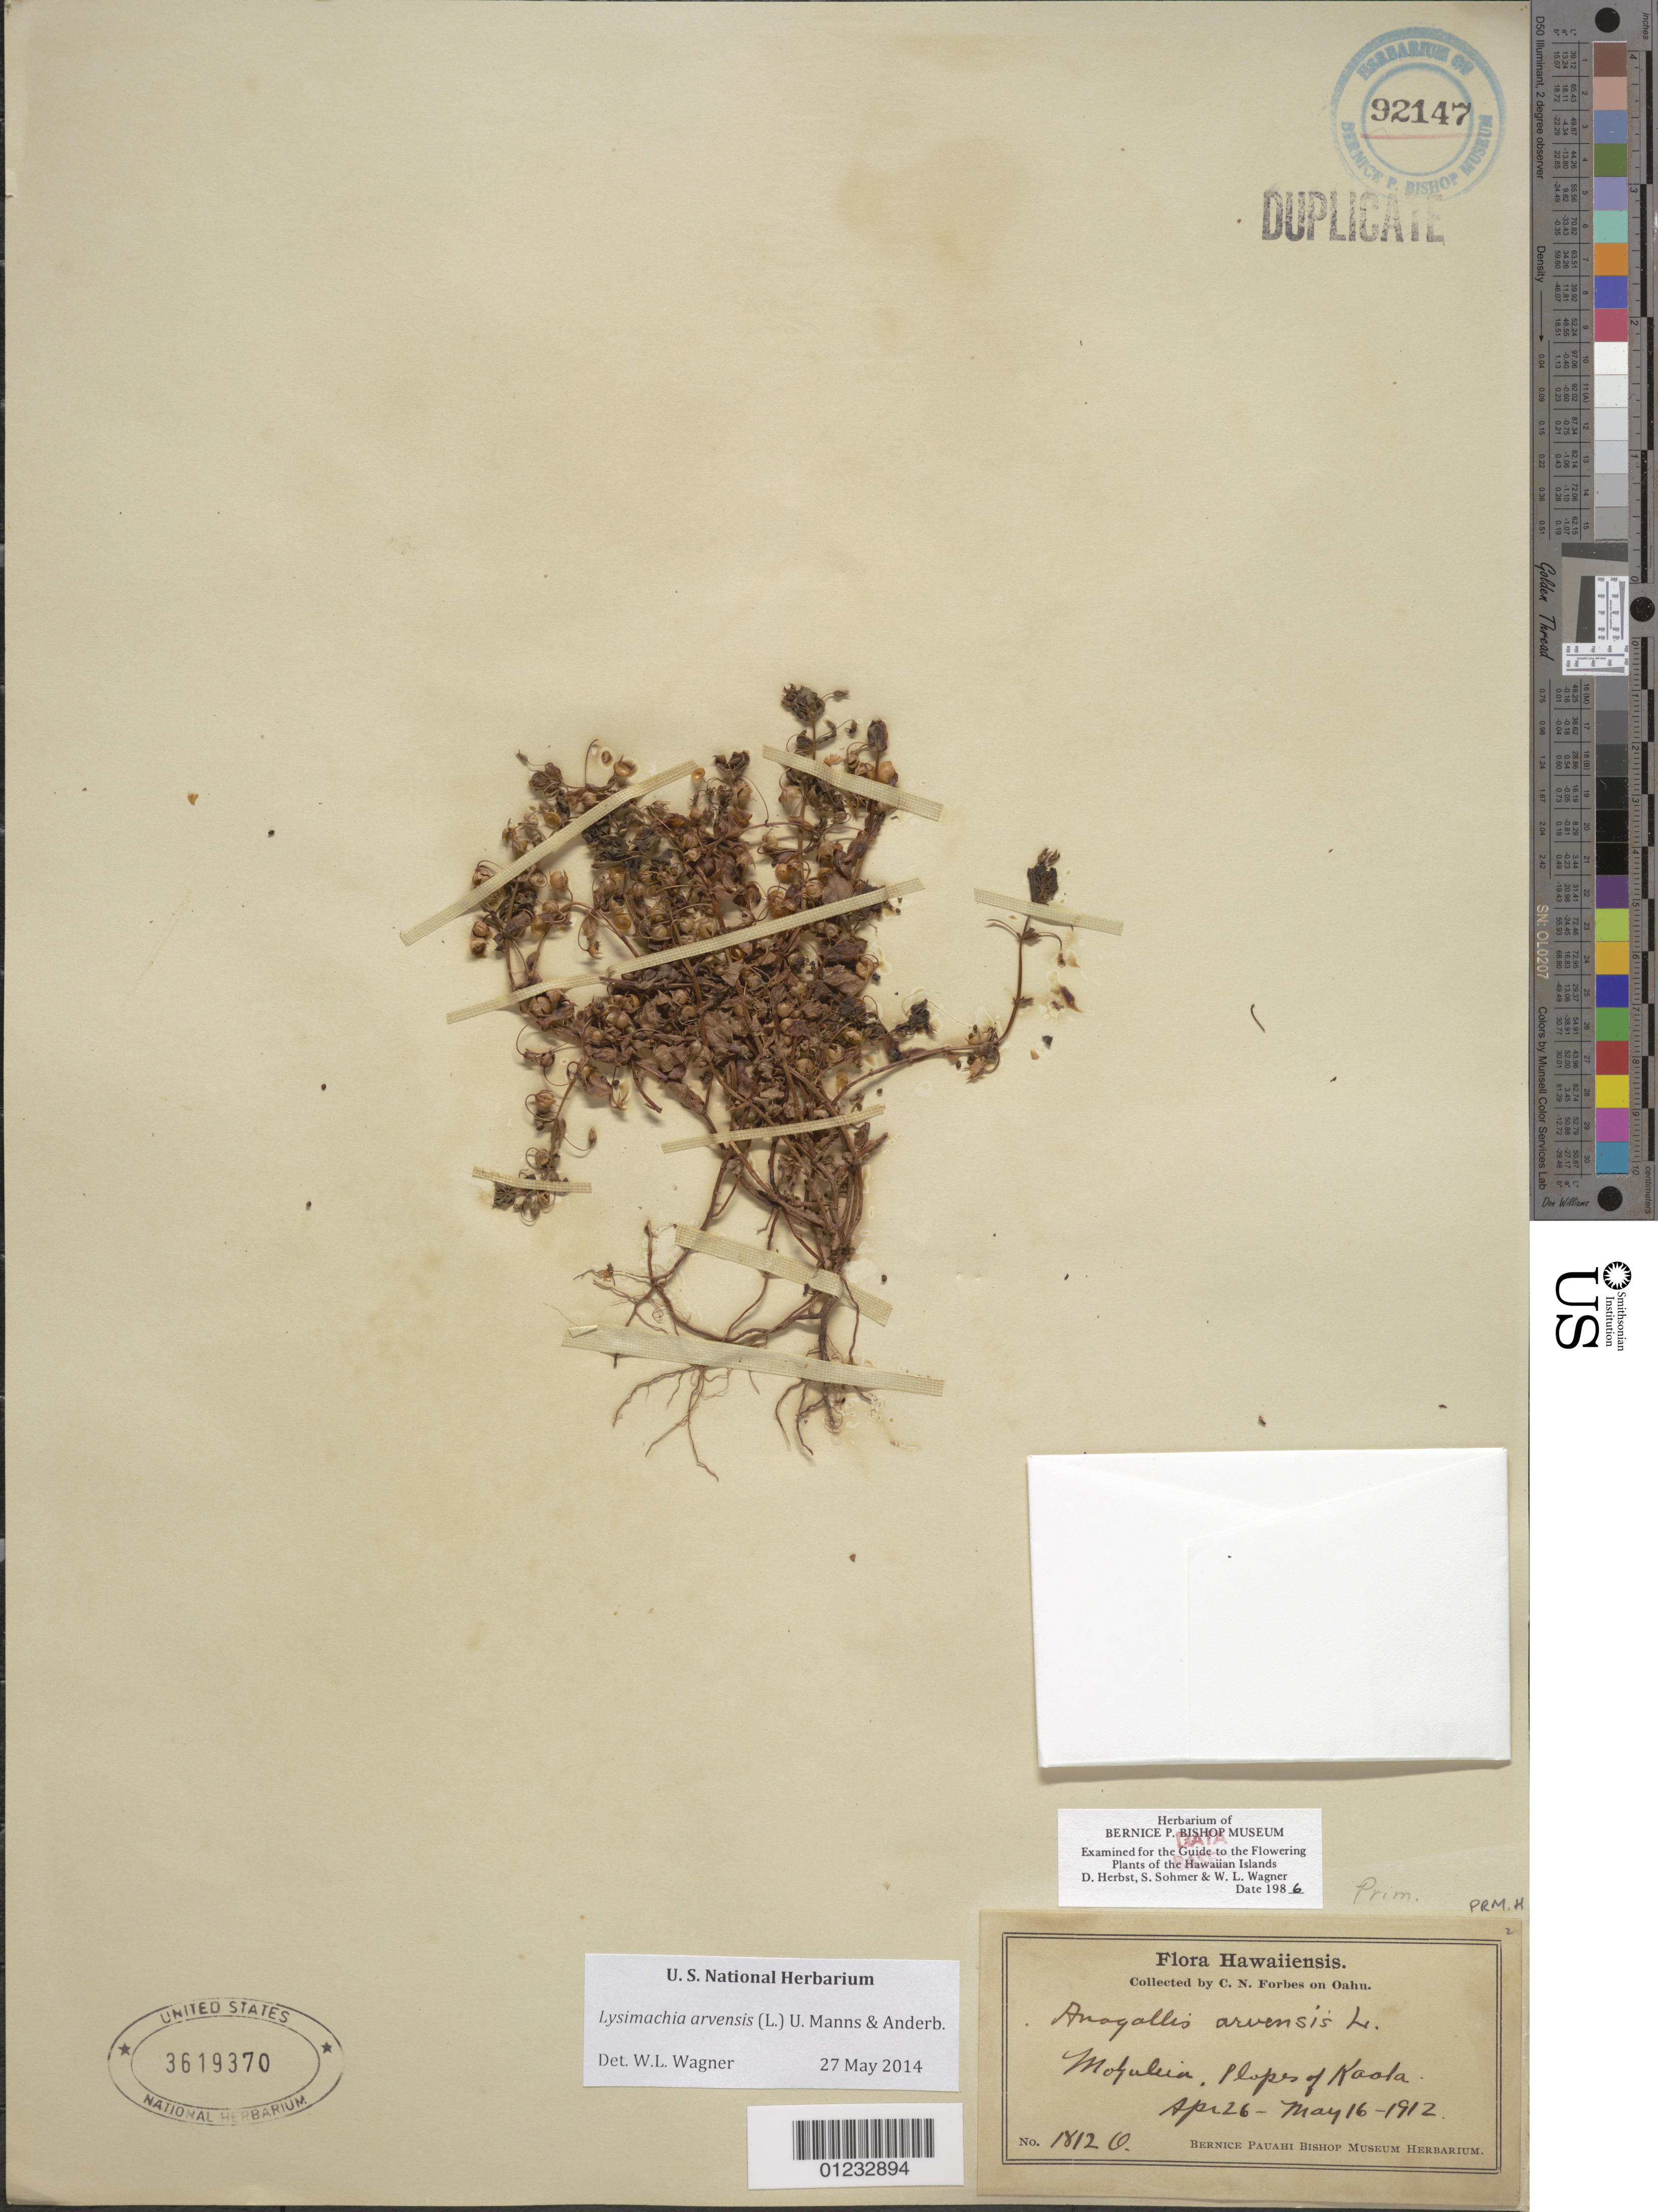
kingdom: Plantae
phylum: Tracheophyta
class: Magnoliopsida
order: Ericales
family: Primulaceae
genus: Anagallis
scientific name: Anagallis arvensis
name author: L.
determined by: Wagner, W. L., (BOT), Smithsonian Institution - National Museum of Natural History (UNITED STATES)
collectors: C. N. Forbes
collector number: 1812.O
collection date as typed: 26 Apr 1912 to 16 May 1912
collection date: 1912-04-26/1912-05-16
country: United States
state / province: Hawaii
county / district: Honolulu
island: Oahu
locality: Mokuleia, slopes of Kaala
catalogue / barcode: US 3619370